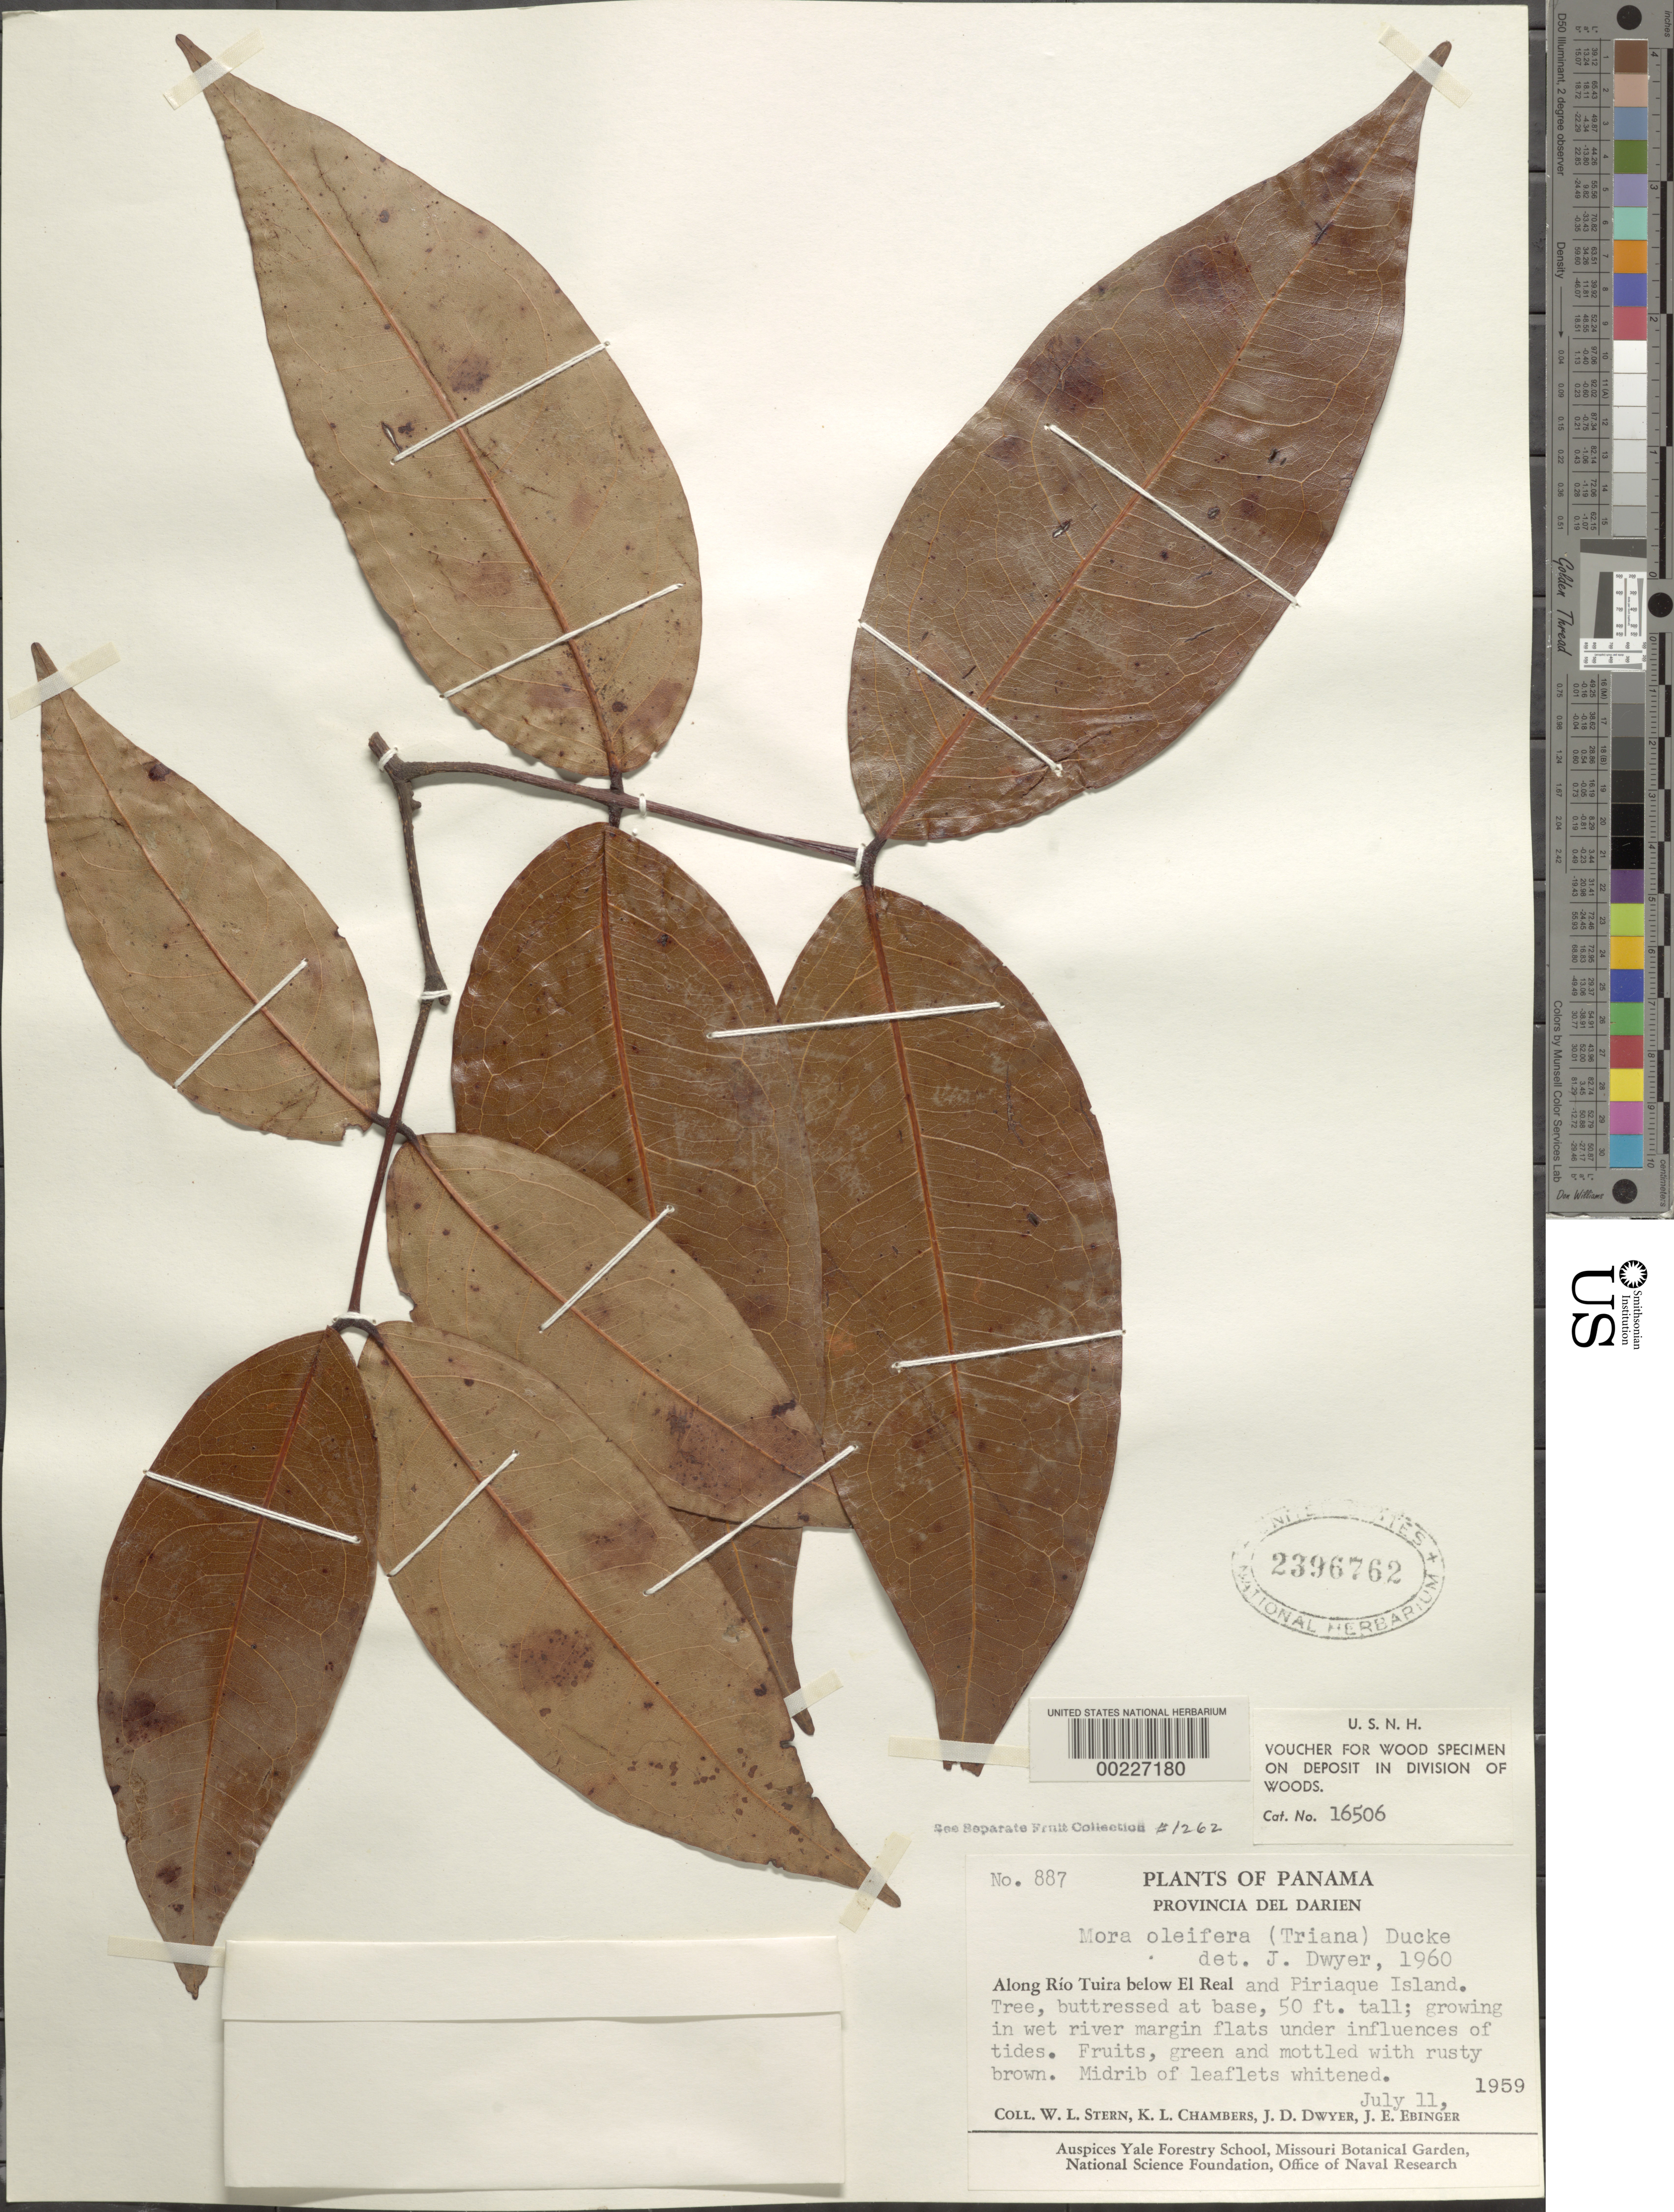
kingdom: Plantae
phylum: Tracheophyta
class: Magnoliopsida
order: Fabales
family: Fabaceae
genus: Mora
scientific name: Mora oleifera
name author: (Triana ex Hemsl.) Ducke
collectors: W. L. Stern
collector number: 887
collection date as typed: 11 Jul 1959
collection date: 1959-07-11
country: Panama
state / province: Darién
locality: Along Rio Tuira below el Real and Piriaque Island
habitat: Wet river margin flats under influences of tides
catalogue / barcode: US 2396762